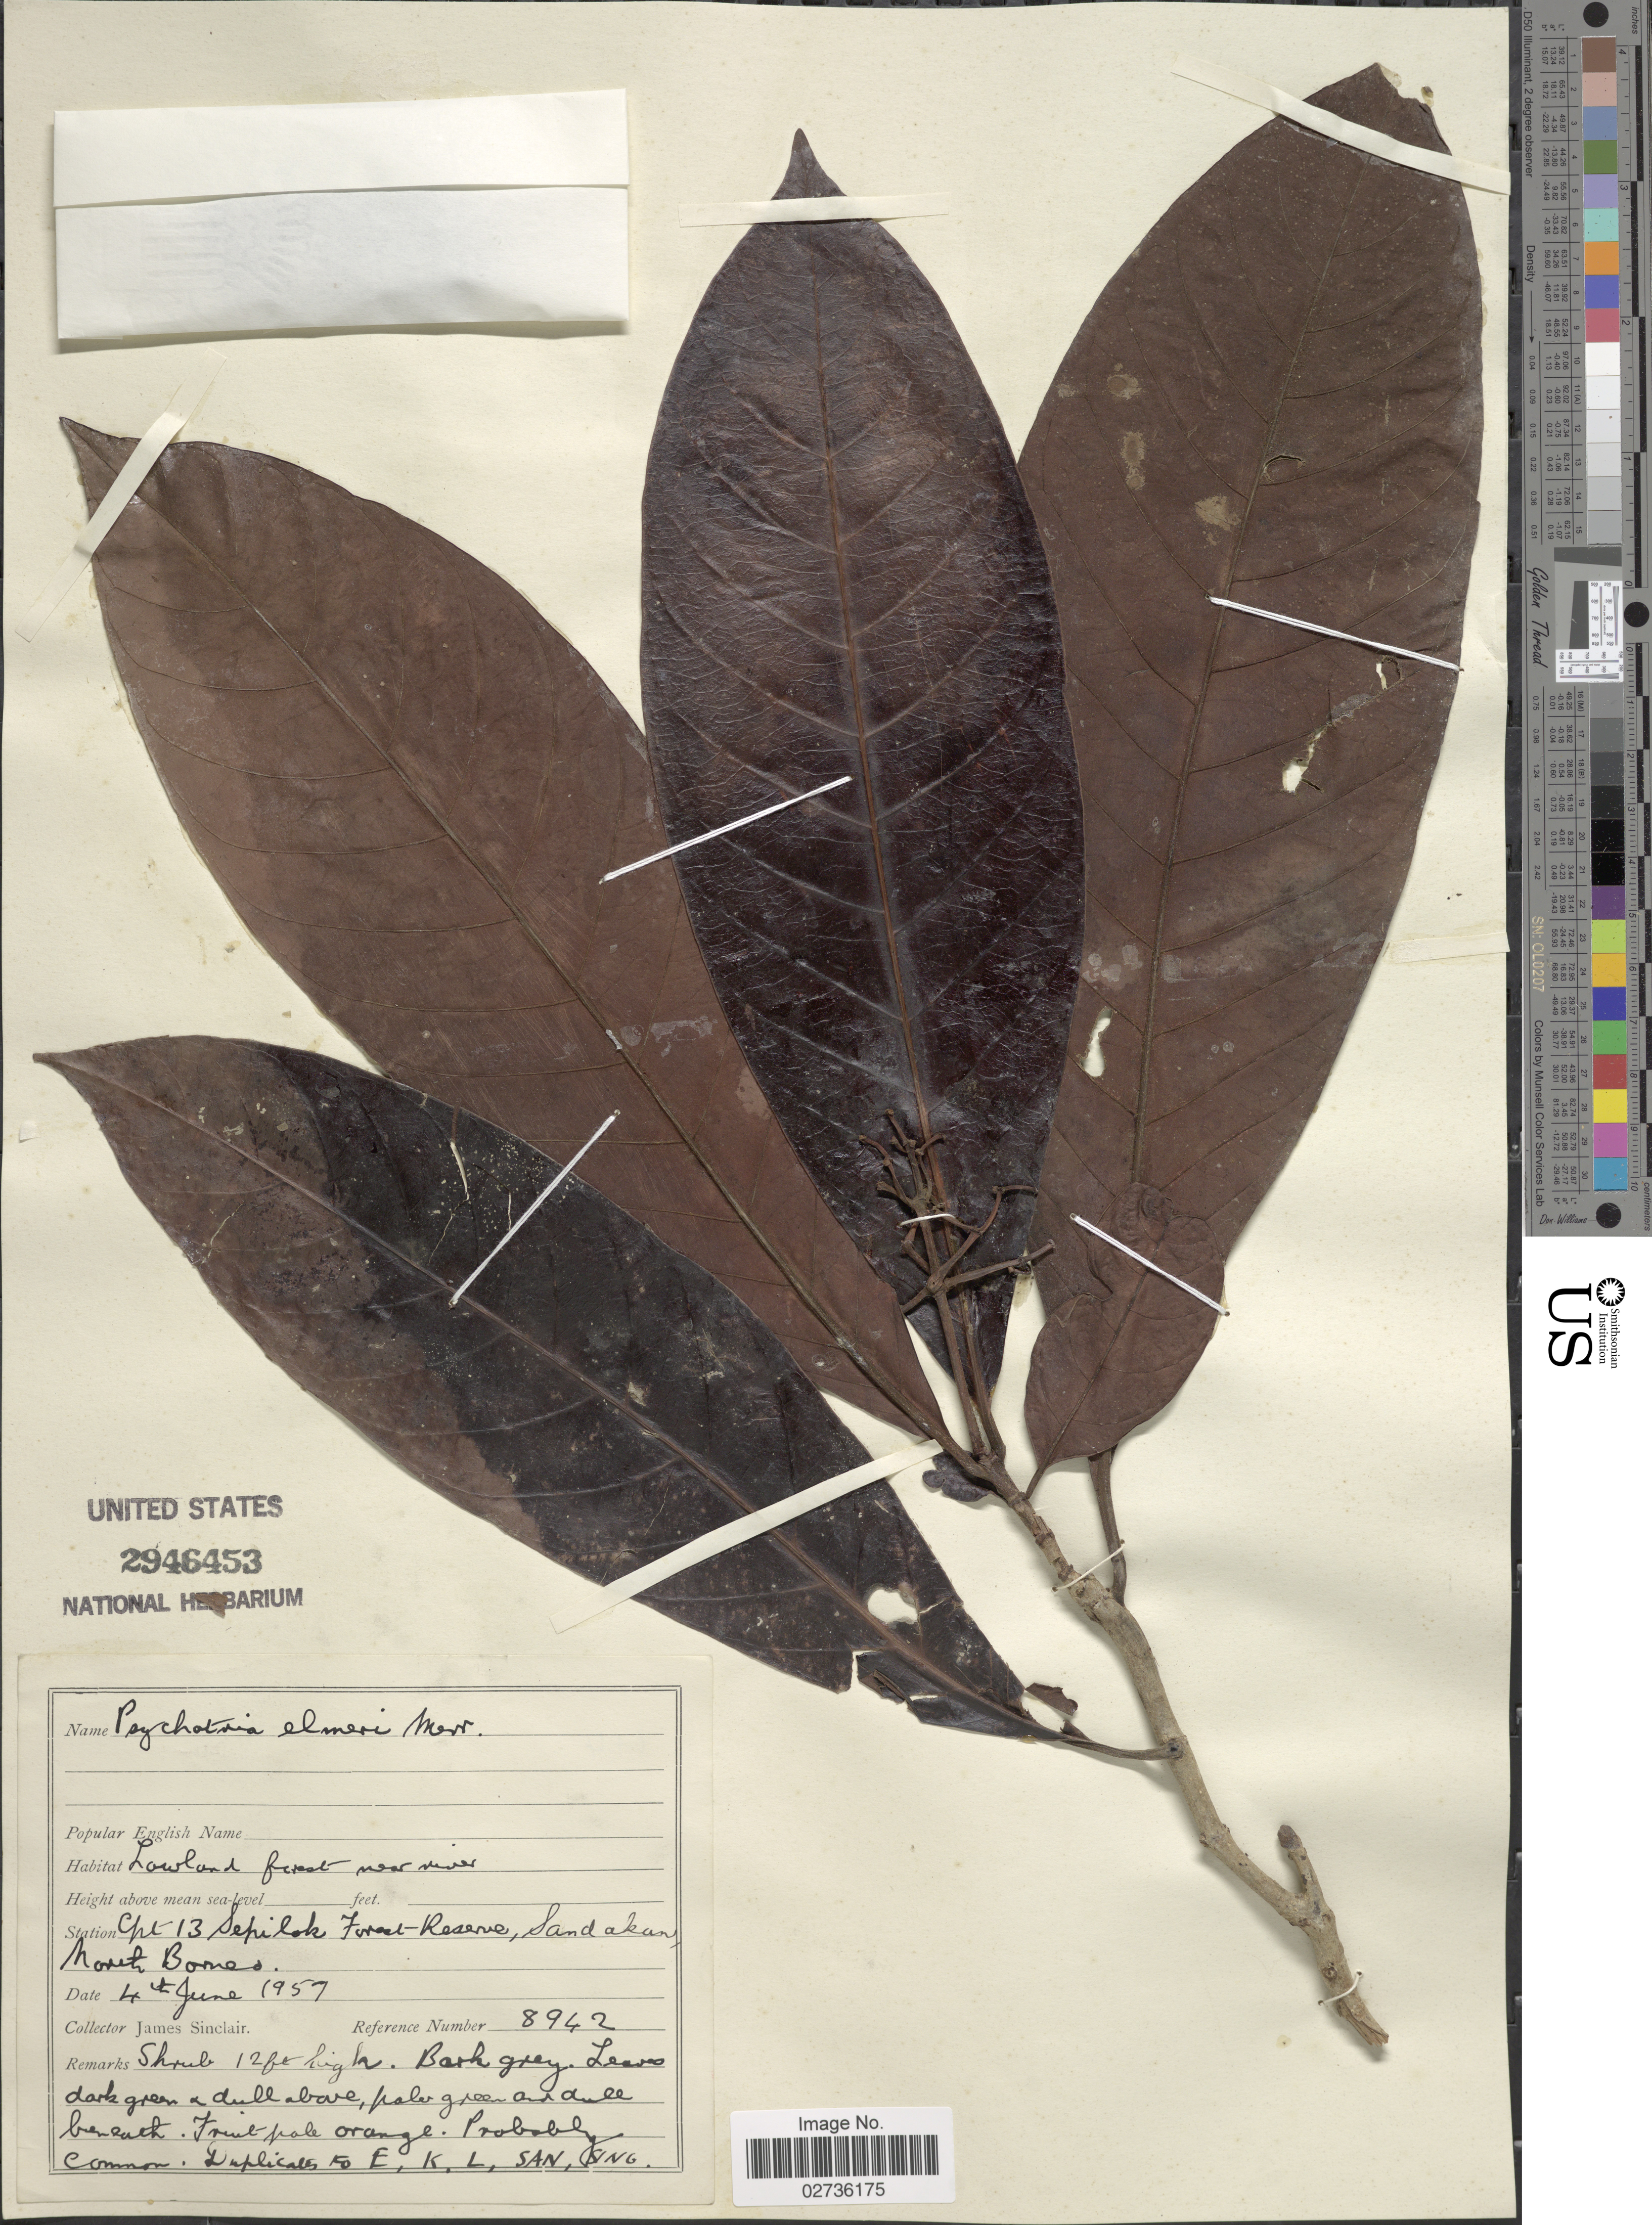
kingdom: Plantae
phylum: Tracheophyta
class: Magnoliopsida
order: Gentianales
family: Rubiaceae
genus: Psychotria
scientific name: Psychotria elmeri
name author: Merr.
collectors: J. Sinclair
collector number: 8942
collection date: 1957-06-04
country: Malaysia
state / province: Sabah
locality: Cpt 13 Sepilak Forest-Reserve, Sandakan, North Borneo.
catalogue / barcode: US 2946453